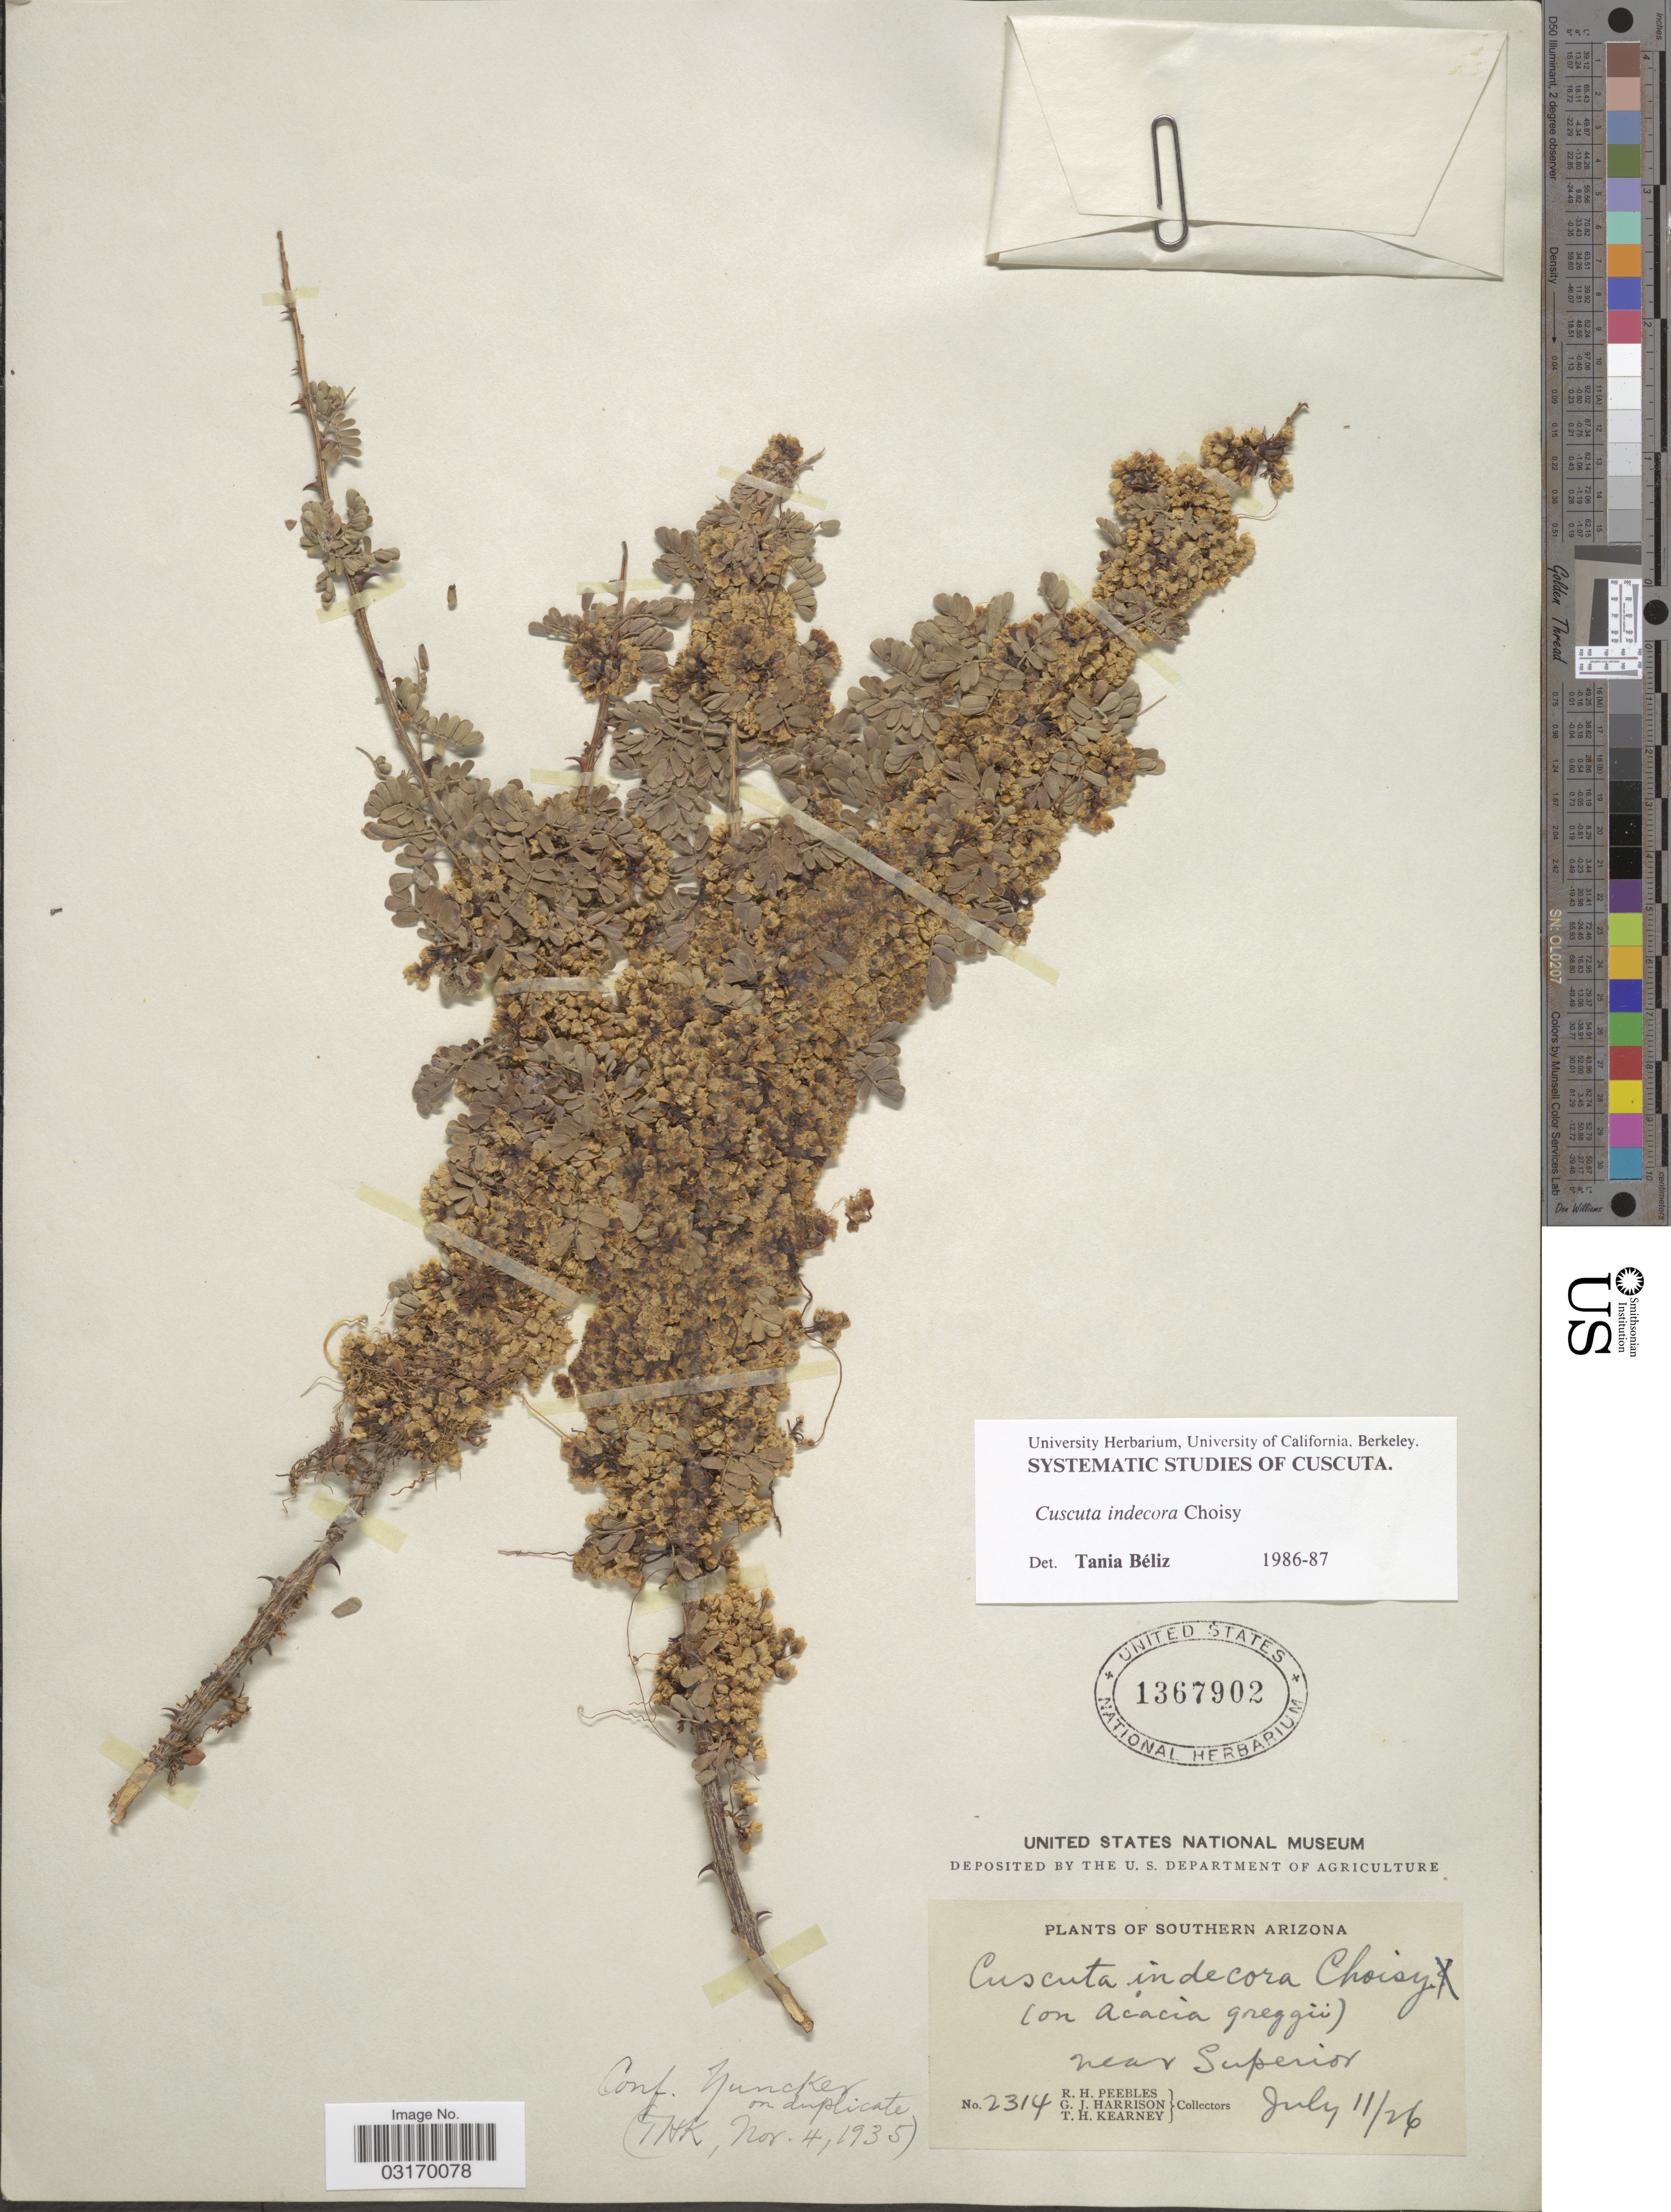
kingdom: Plantae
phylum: Tracheophyta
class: Magnoliopsida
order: Solanales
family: Convolvulaceae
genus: Cuscuta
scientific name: Cuscuta indecora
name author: Choisy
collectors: R. H. Peebles, G. J. Harrison & T. H. Kearney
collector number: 2314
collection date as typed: Transcribed d/m/y: 11/7/26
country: United States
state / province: Arizona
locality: Southern Arizona. Near Superior.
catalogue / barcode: US 1367902